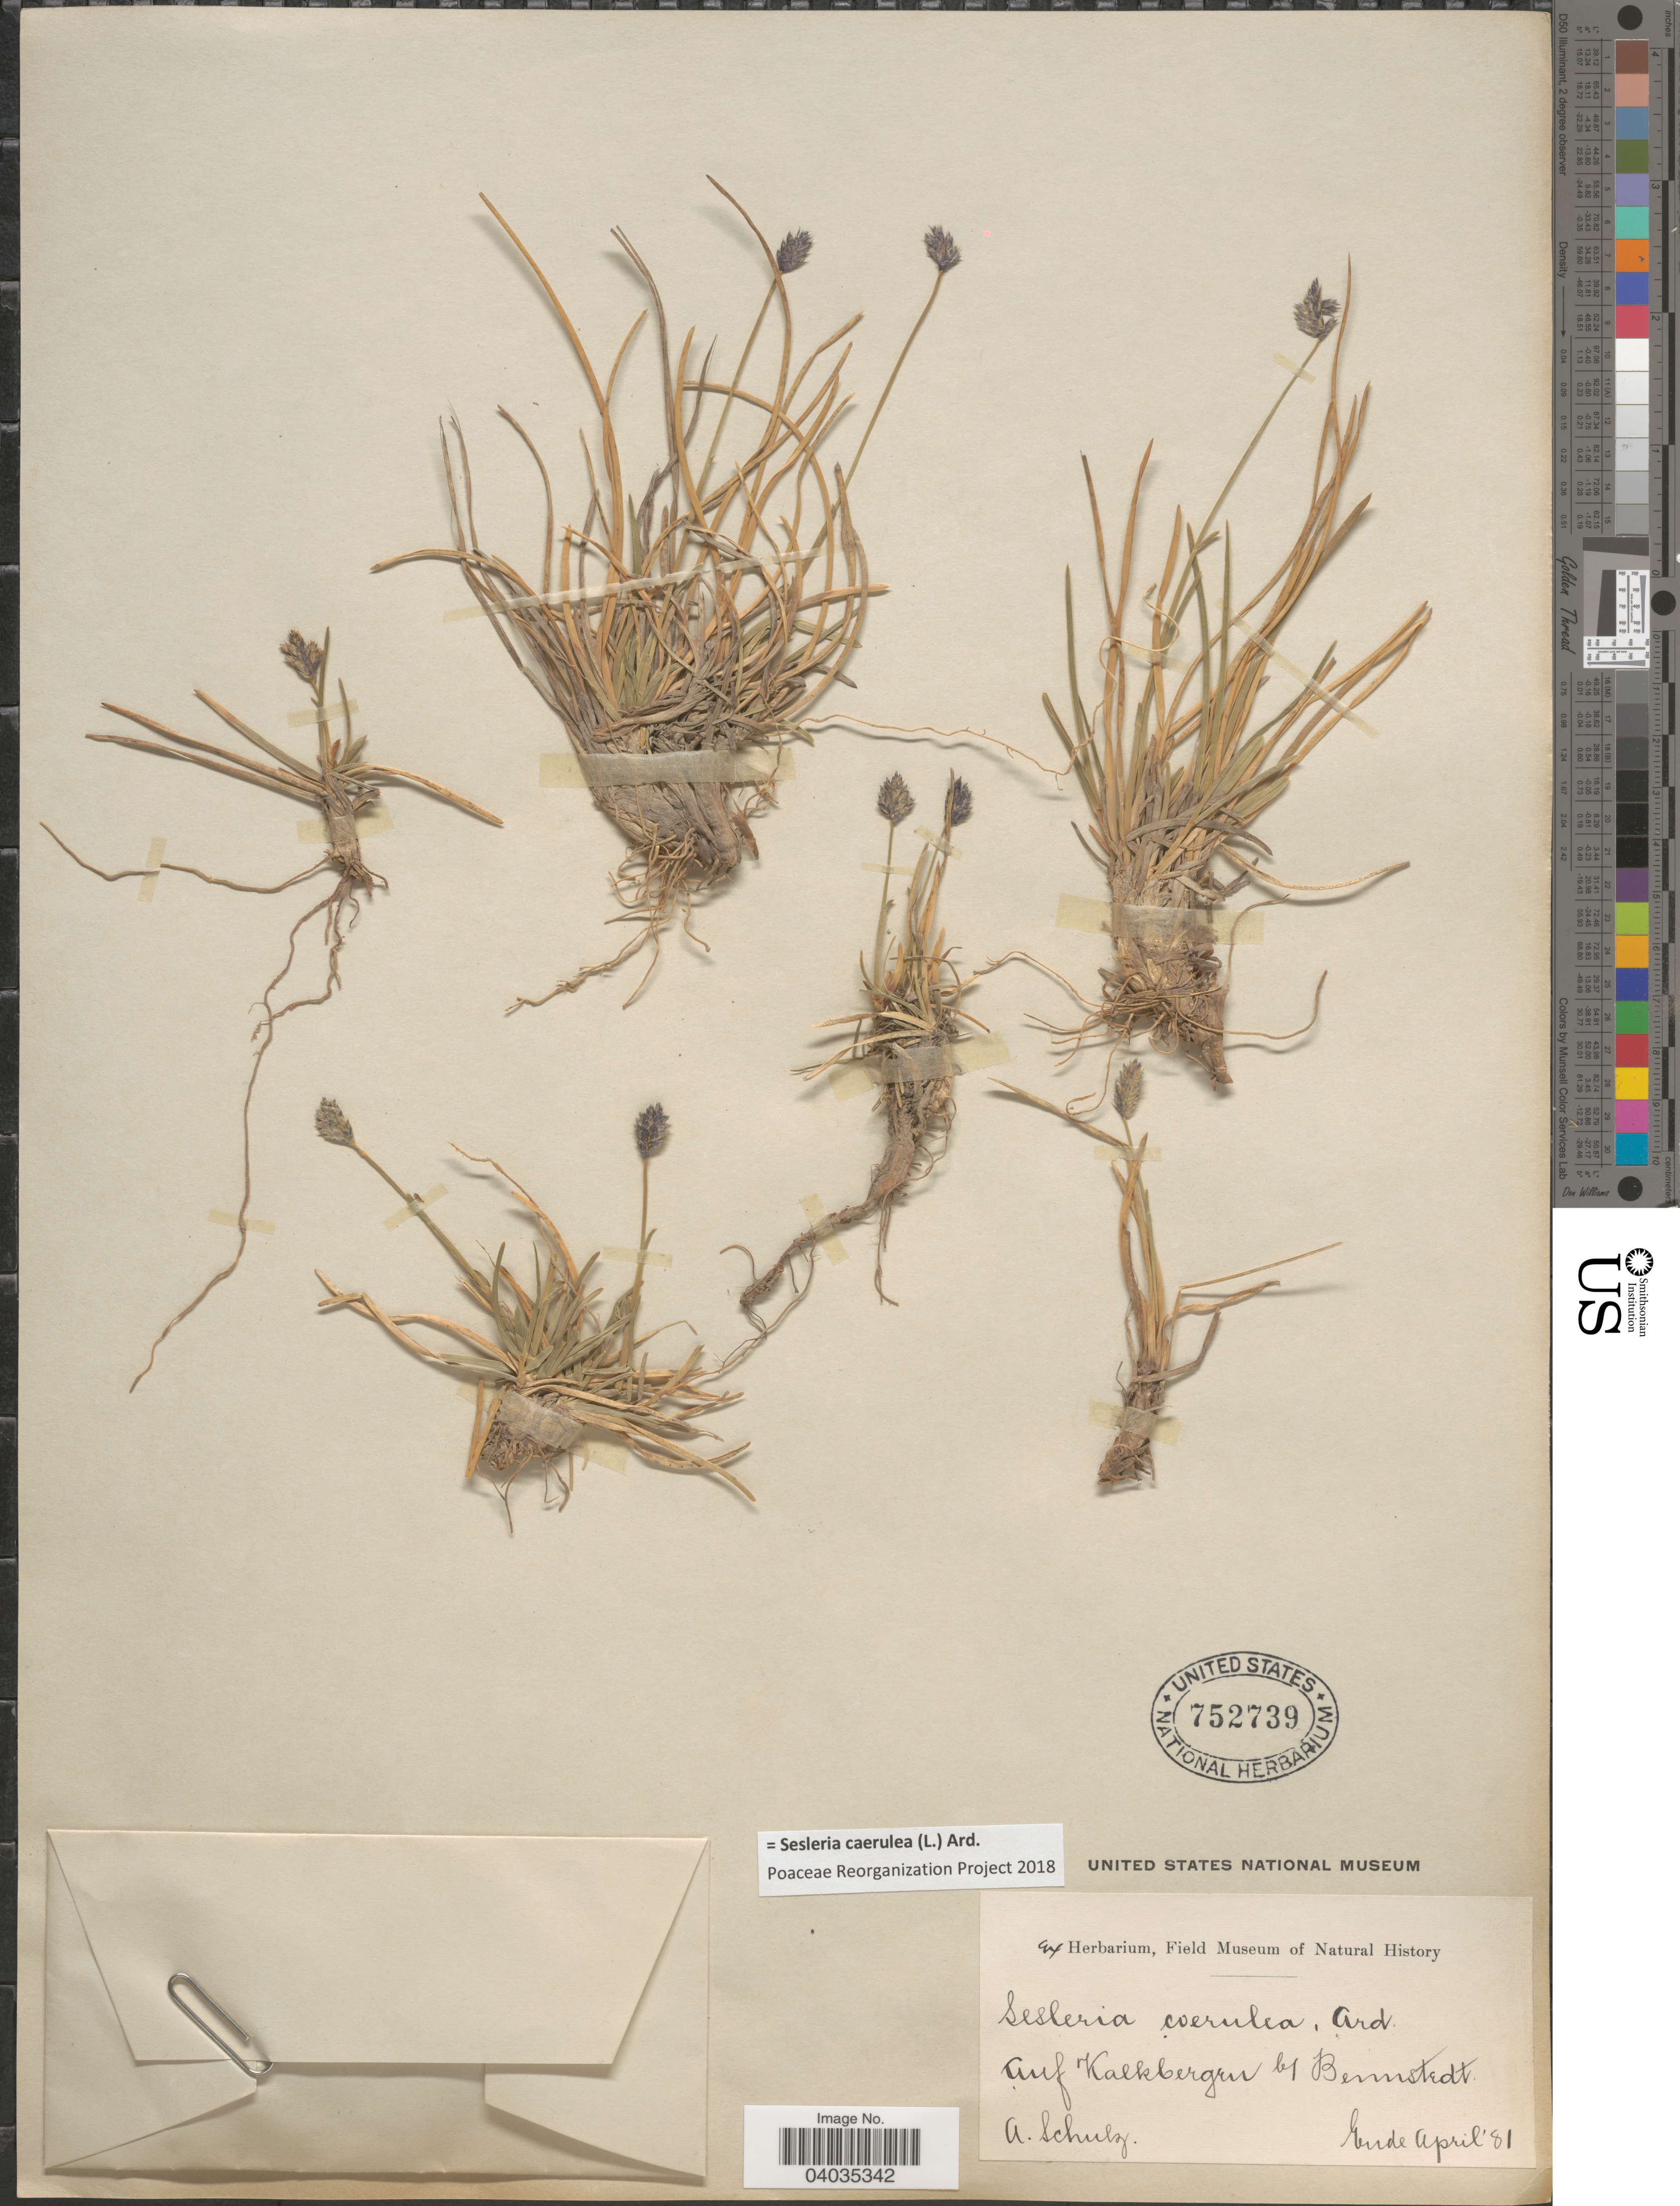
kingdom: Plantae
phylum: Tracheophyta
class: Liliopsida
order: Poales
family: Poaceae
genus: Sesleria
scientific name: Sesleria caerulea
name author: (L.) Ard.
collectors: A. Schulz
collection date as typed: Ende April '81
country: Germany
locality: Auf Kalkbergen b/ Bennstedt.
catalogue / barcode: US 752739